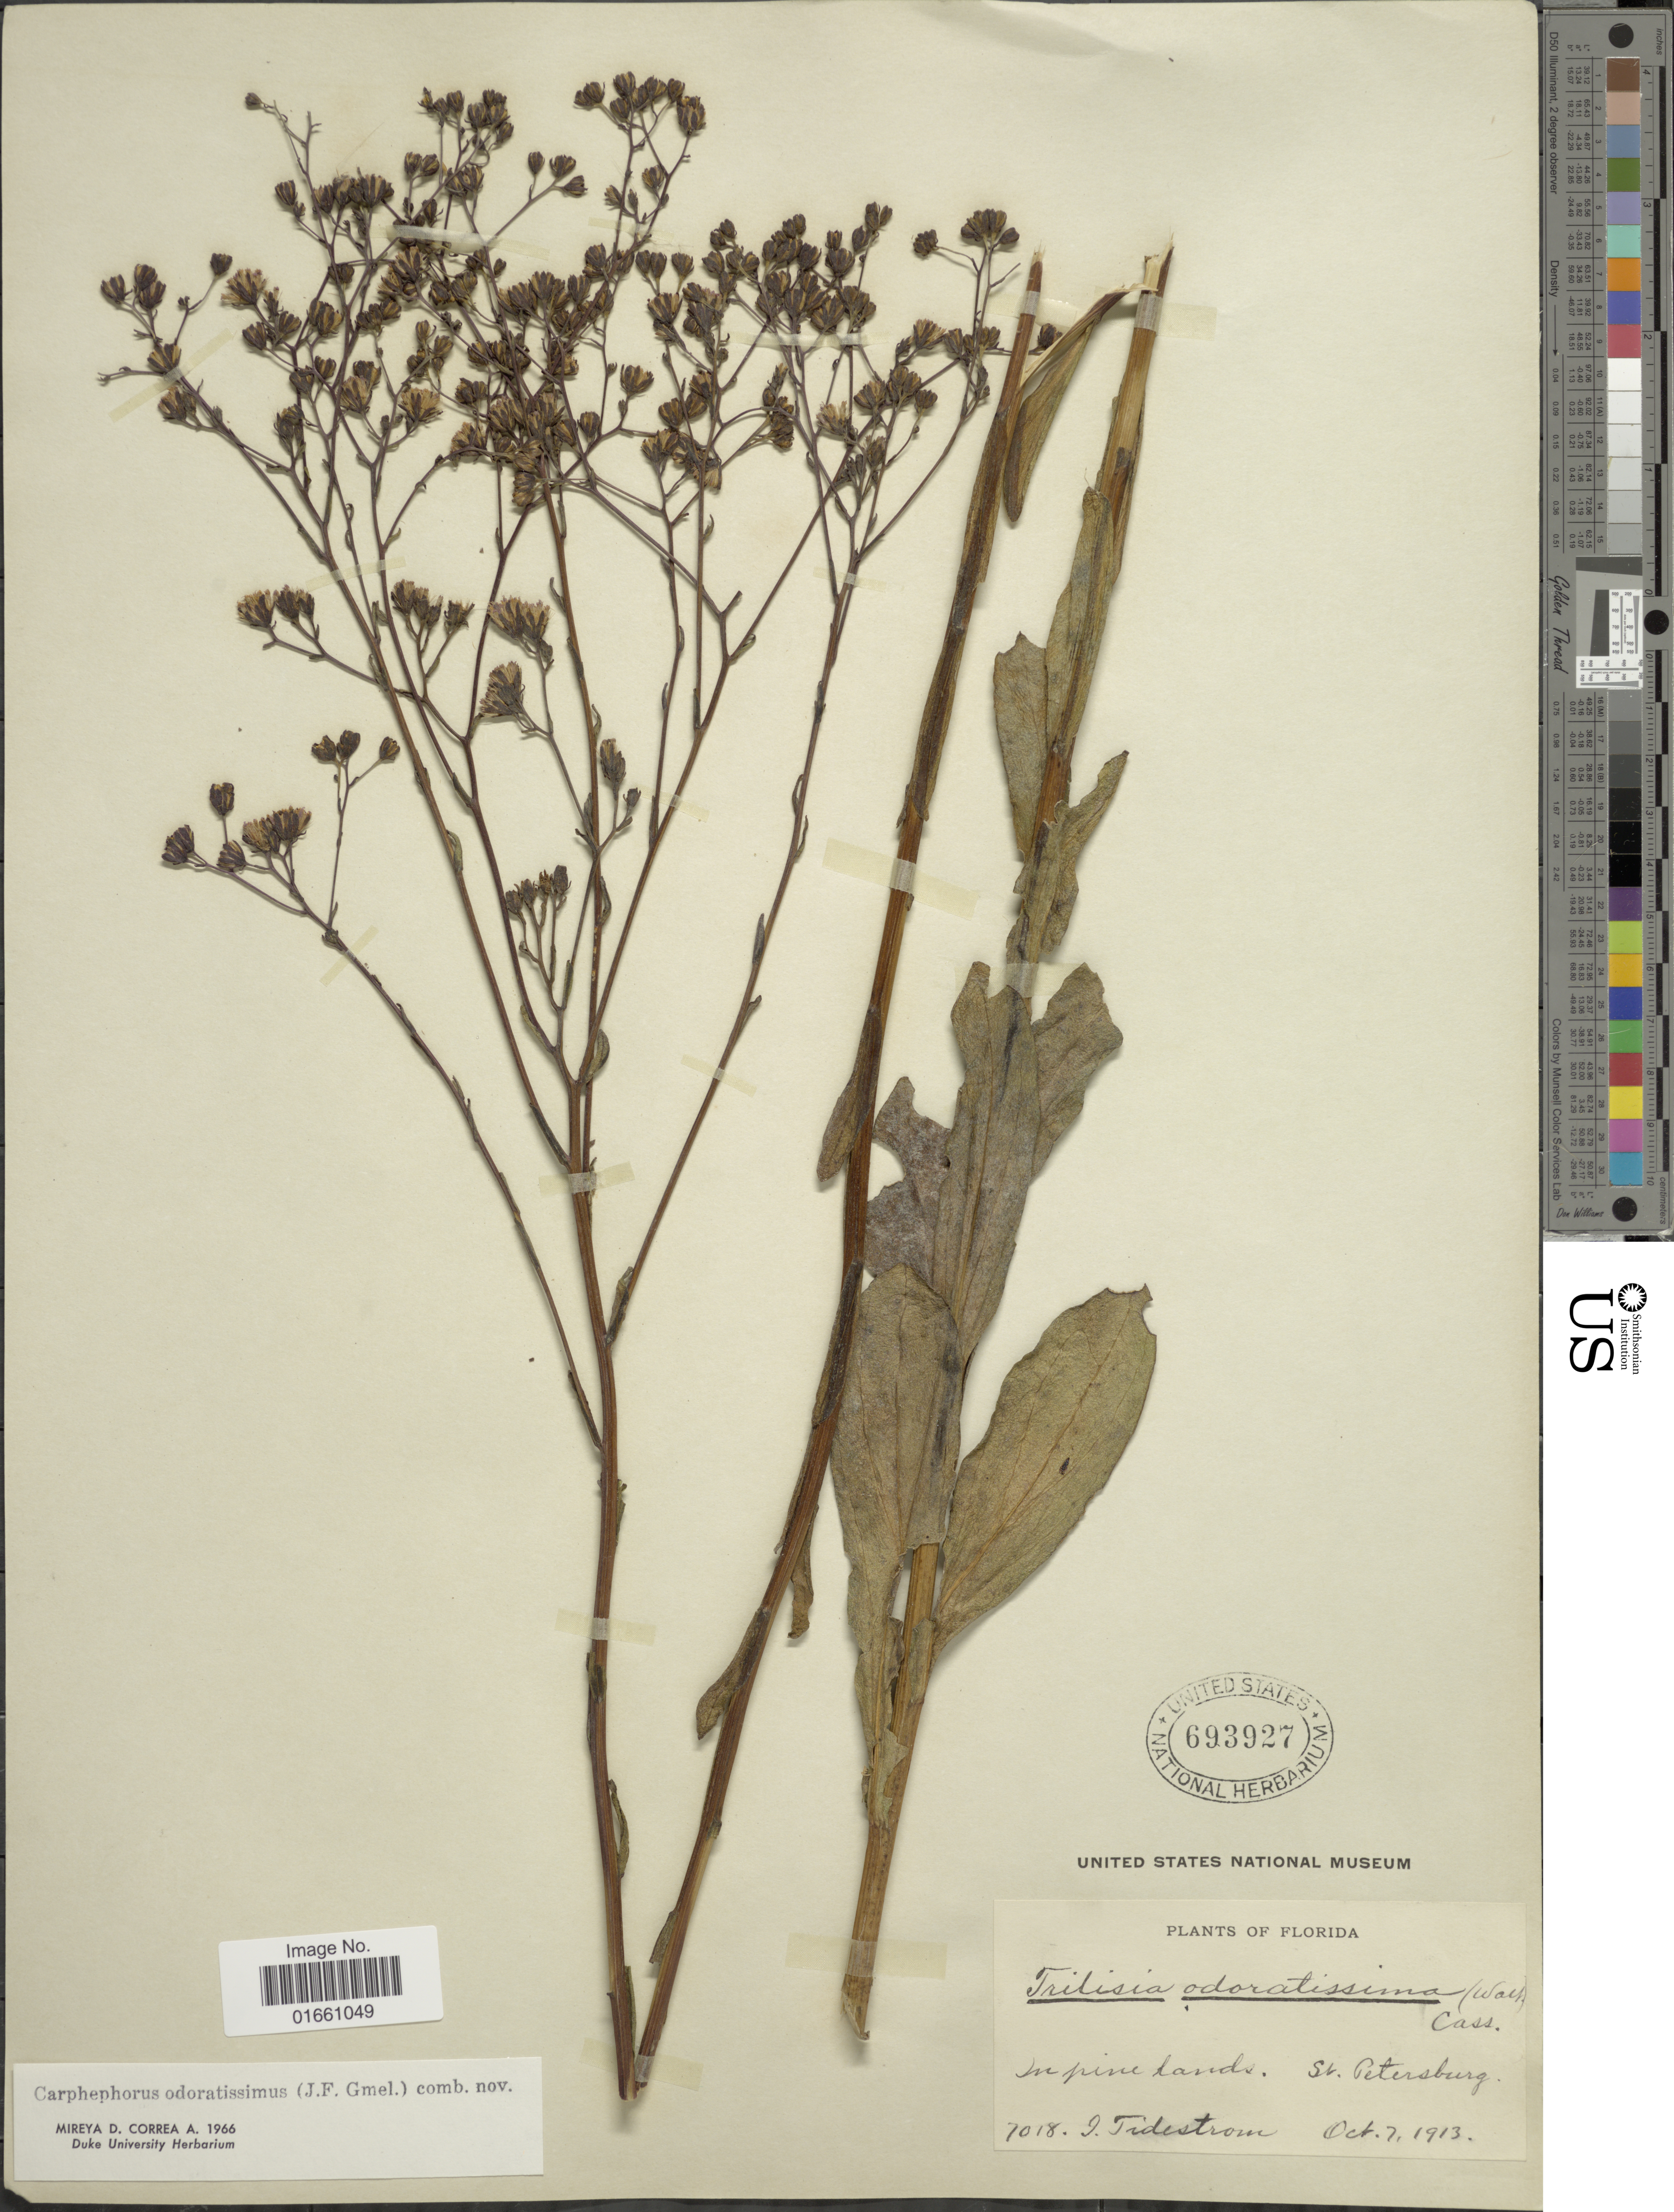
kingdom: Plantae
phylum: Tracheophyta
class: Magnoliopsida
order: Asterales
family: Asteraceae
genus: Trilisa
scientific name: Trilisa odoratissima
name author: (J.F. Gmel.) Cass.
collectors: J. Tidestrom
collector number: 7018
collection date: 1913-10-07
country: United States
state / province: Florida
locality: In pine lands, St. Petersburg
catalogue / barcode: US 693927